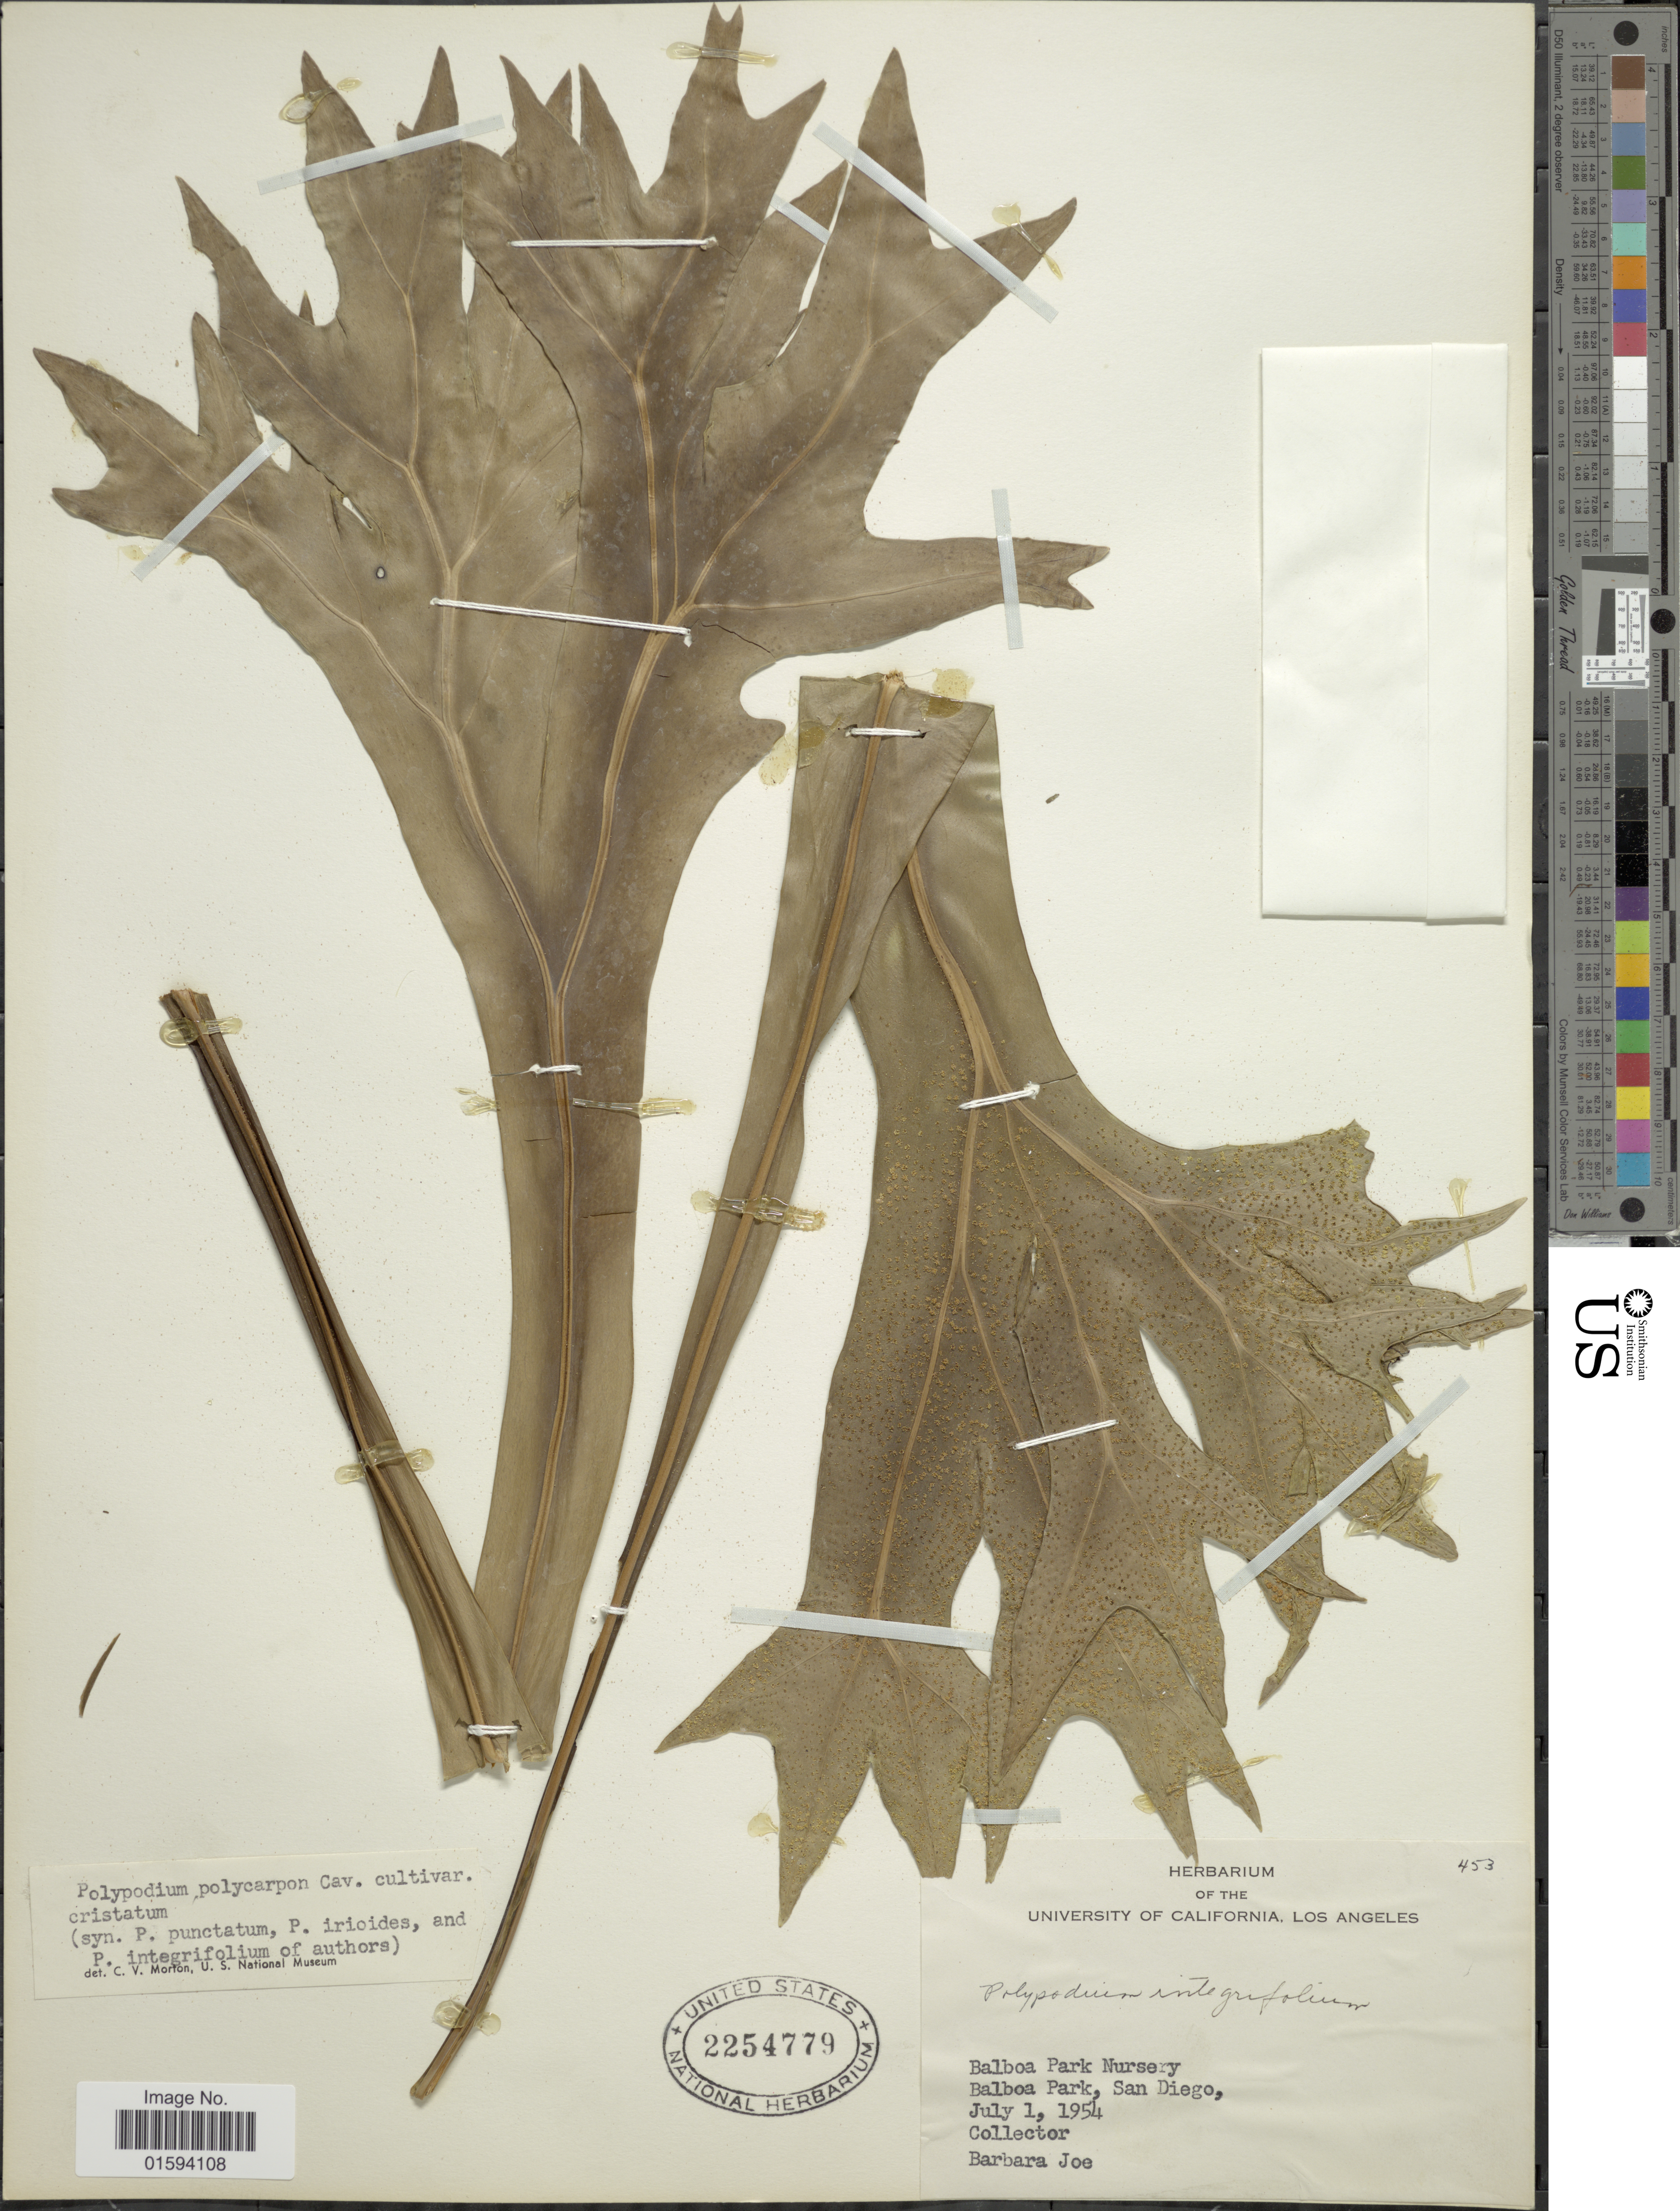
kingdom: Plantae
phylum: Tracheophyta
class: Polypodiopsida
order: Polypodiales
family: Polypodiaceae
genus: Polypodium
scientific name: Polypodium polycarpon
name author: Cav. ex Sw.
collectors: B. Joe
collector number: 453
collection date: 1954-07-01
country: United States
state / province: California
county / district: San Diego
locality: Balboa Park Nursery, Balboa Park, San Diego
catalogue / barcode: US 2254779